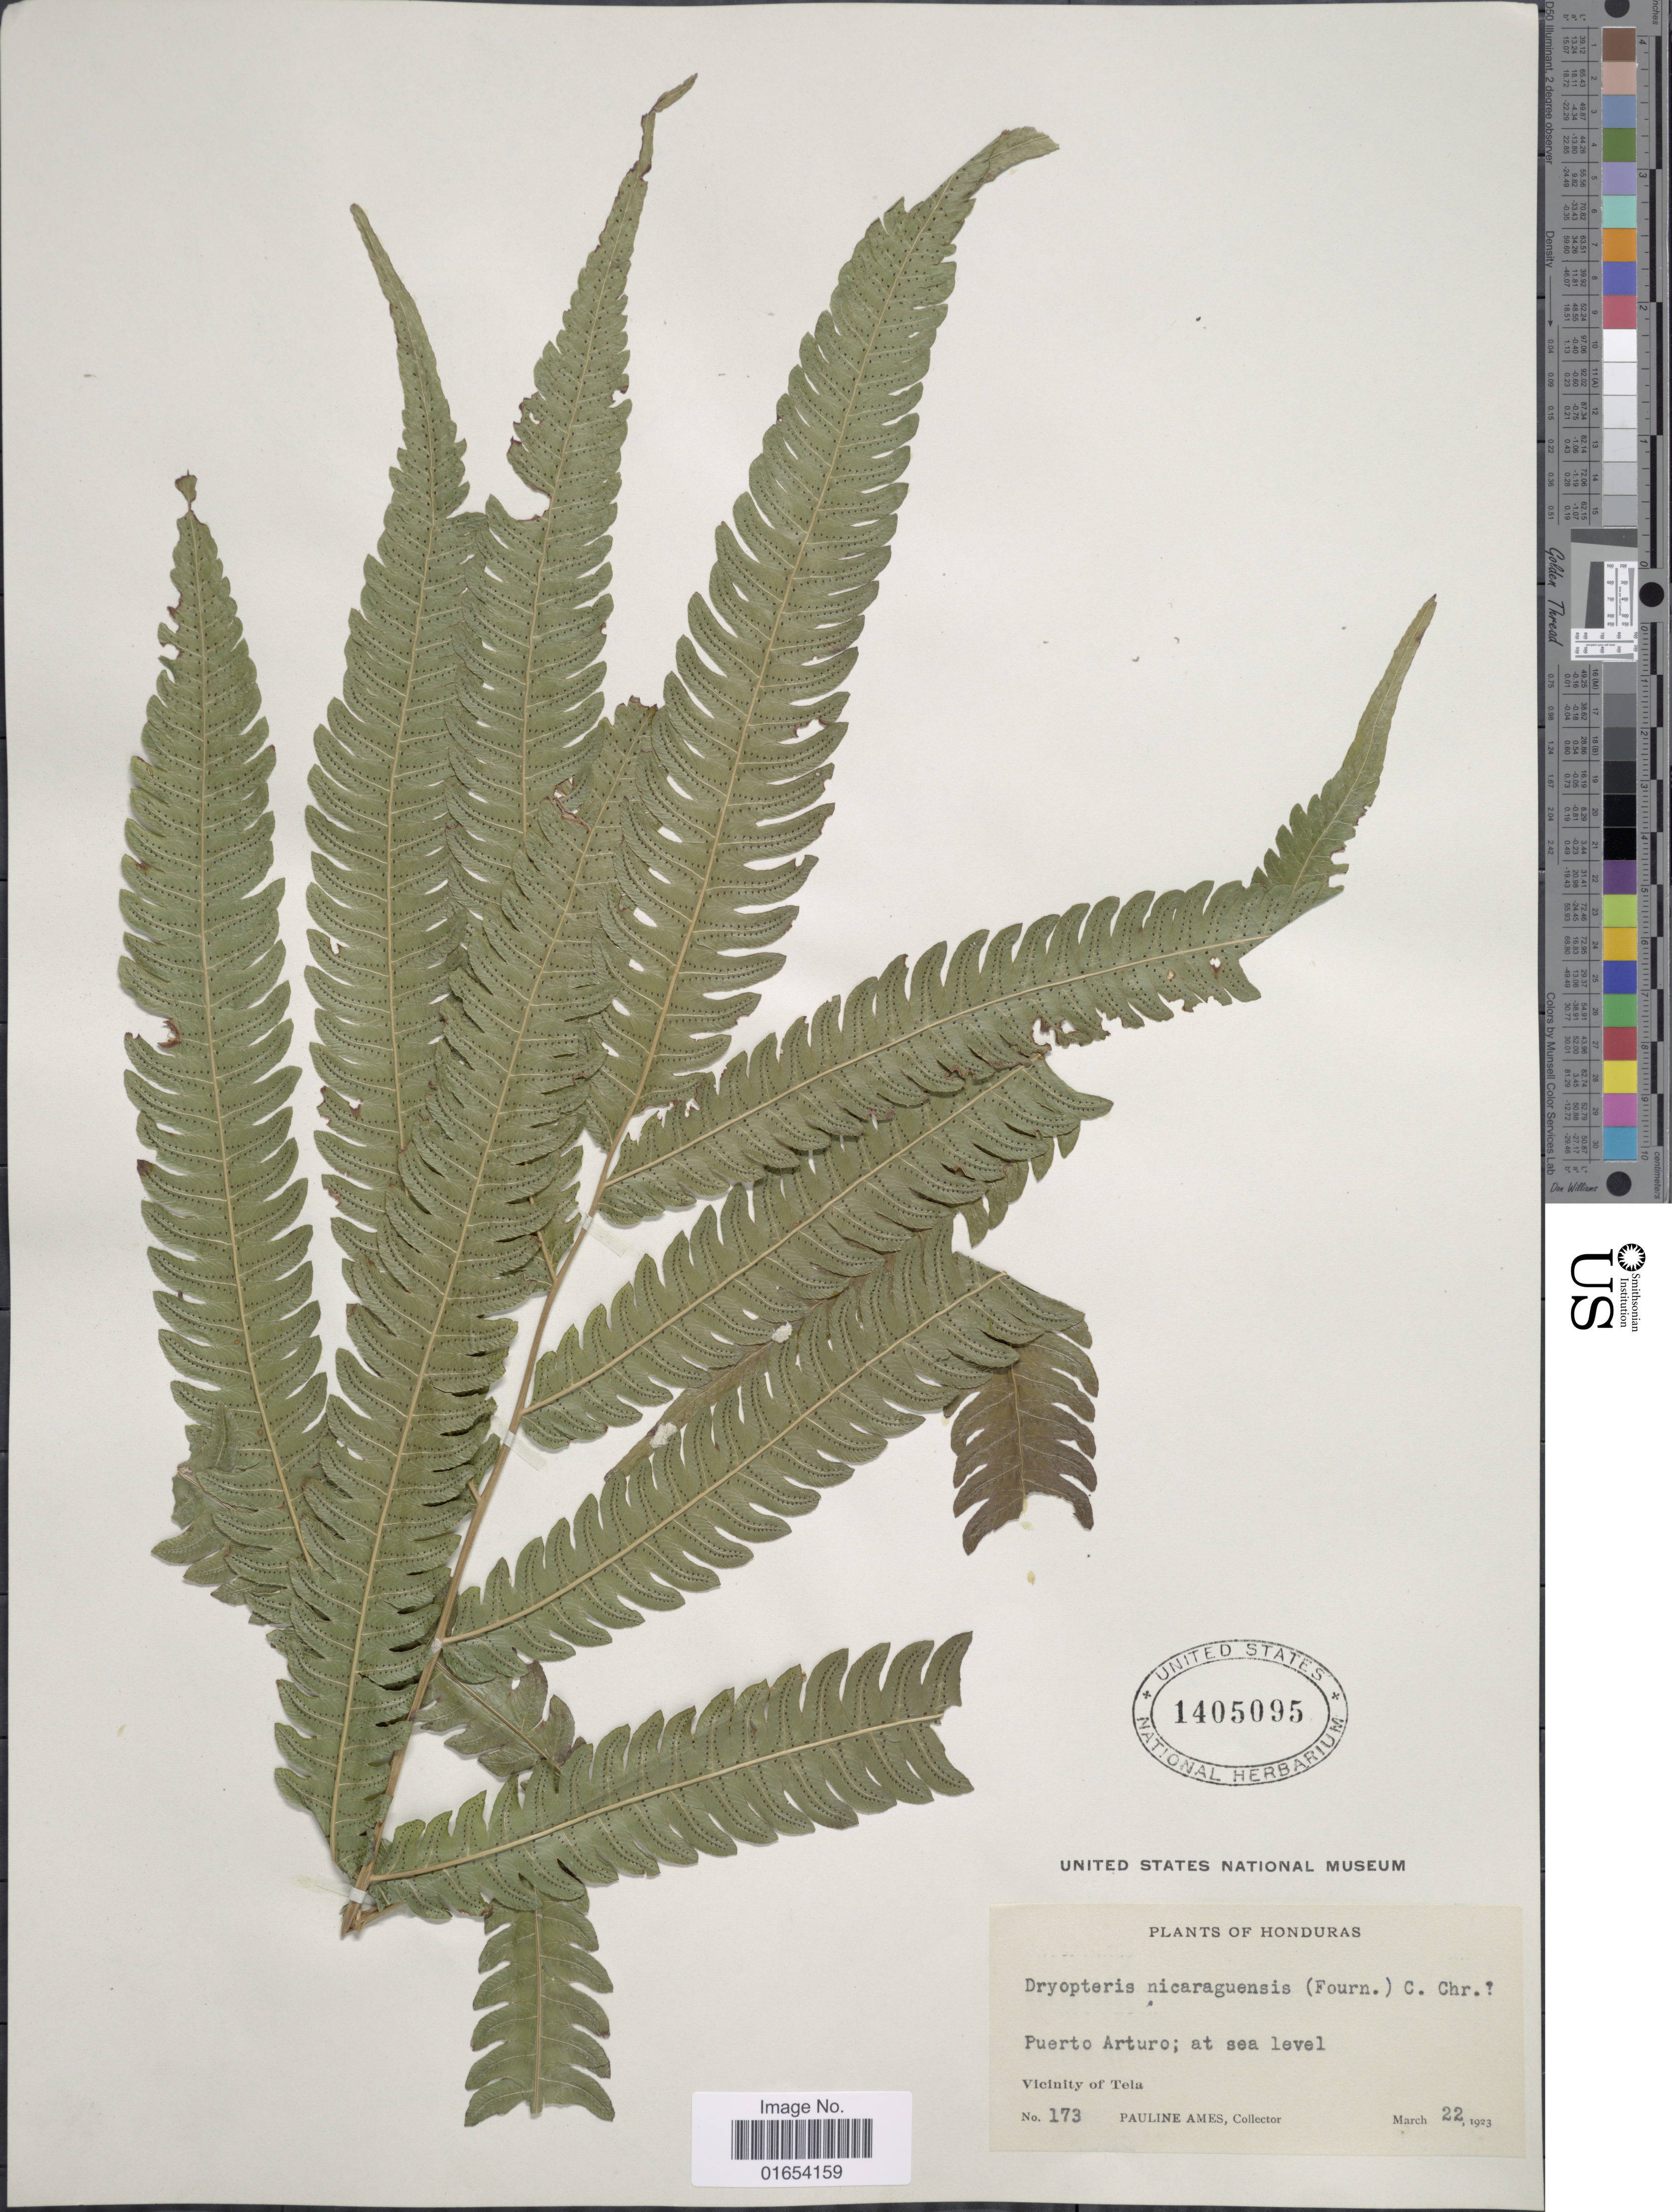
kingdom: Plantae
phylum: Tracheophyta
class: Polypodiopsida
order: Polypodiales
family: Thelypteridaceae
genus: Goniopteris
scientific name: Goniopteris nicaraguensis (C. Chr.) comb. nov., ined 2015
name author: (C. Chr.)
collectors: P. Ames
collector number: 173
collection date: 1923-03-22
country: Honduras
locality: Puerto Arturo, vicinity of Tela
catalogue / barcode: US 1405095